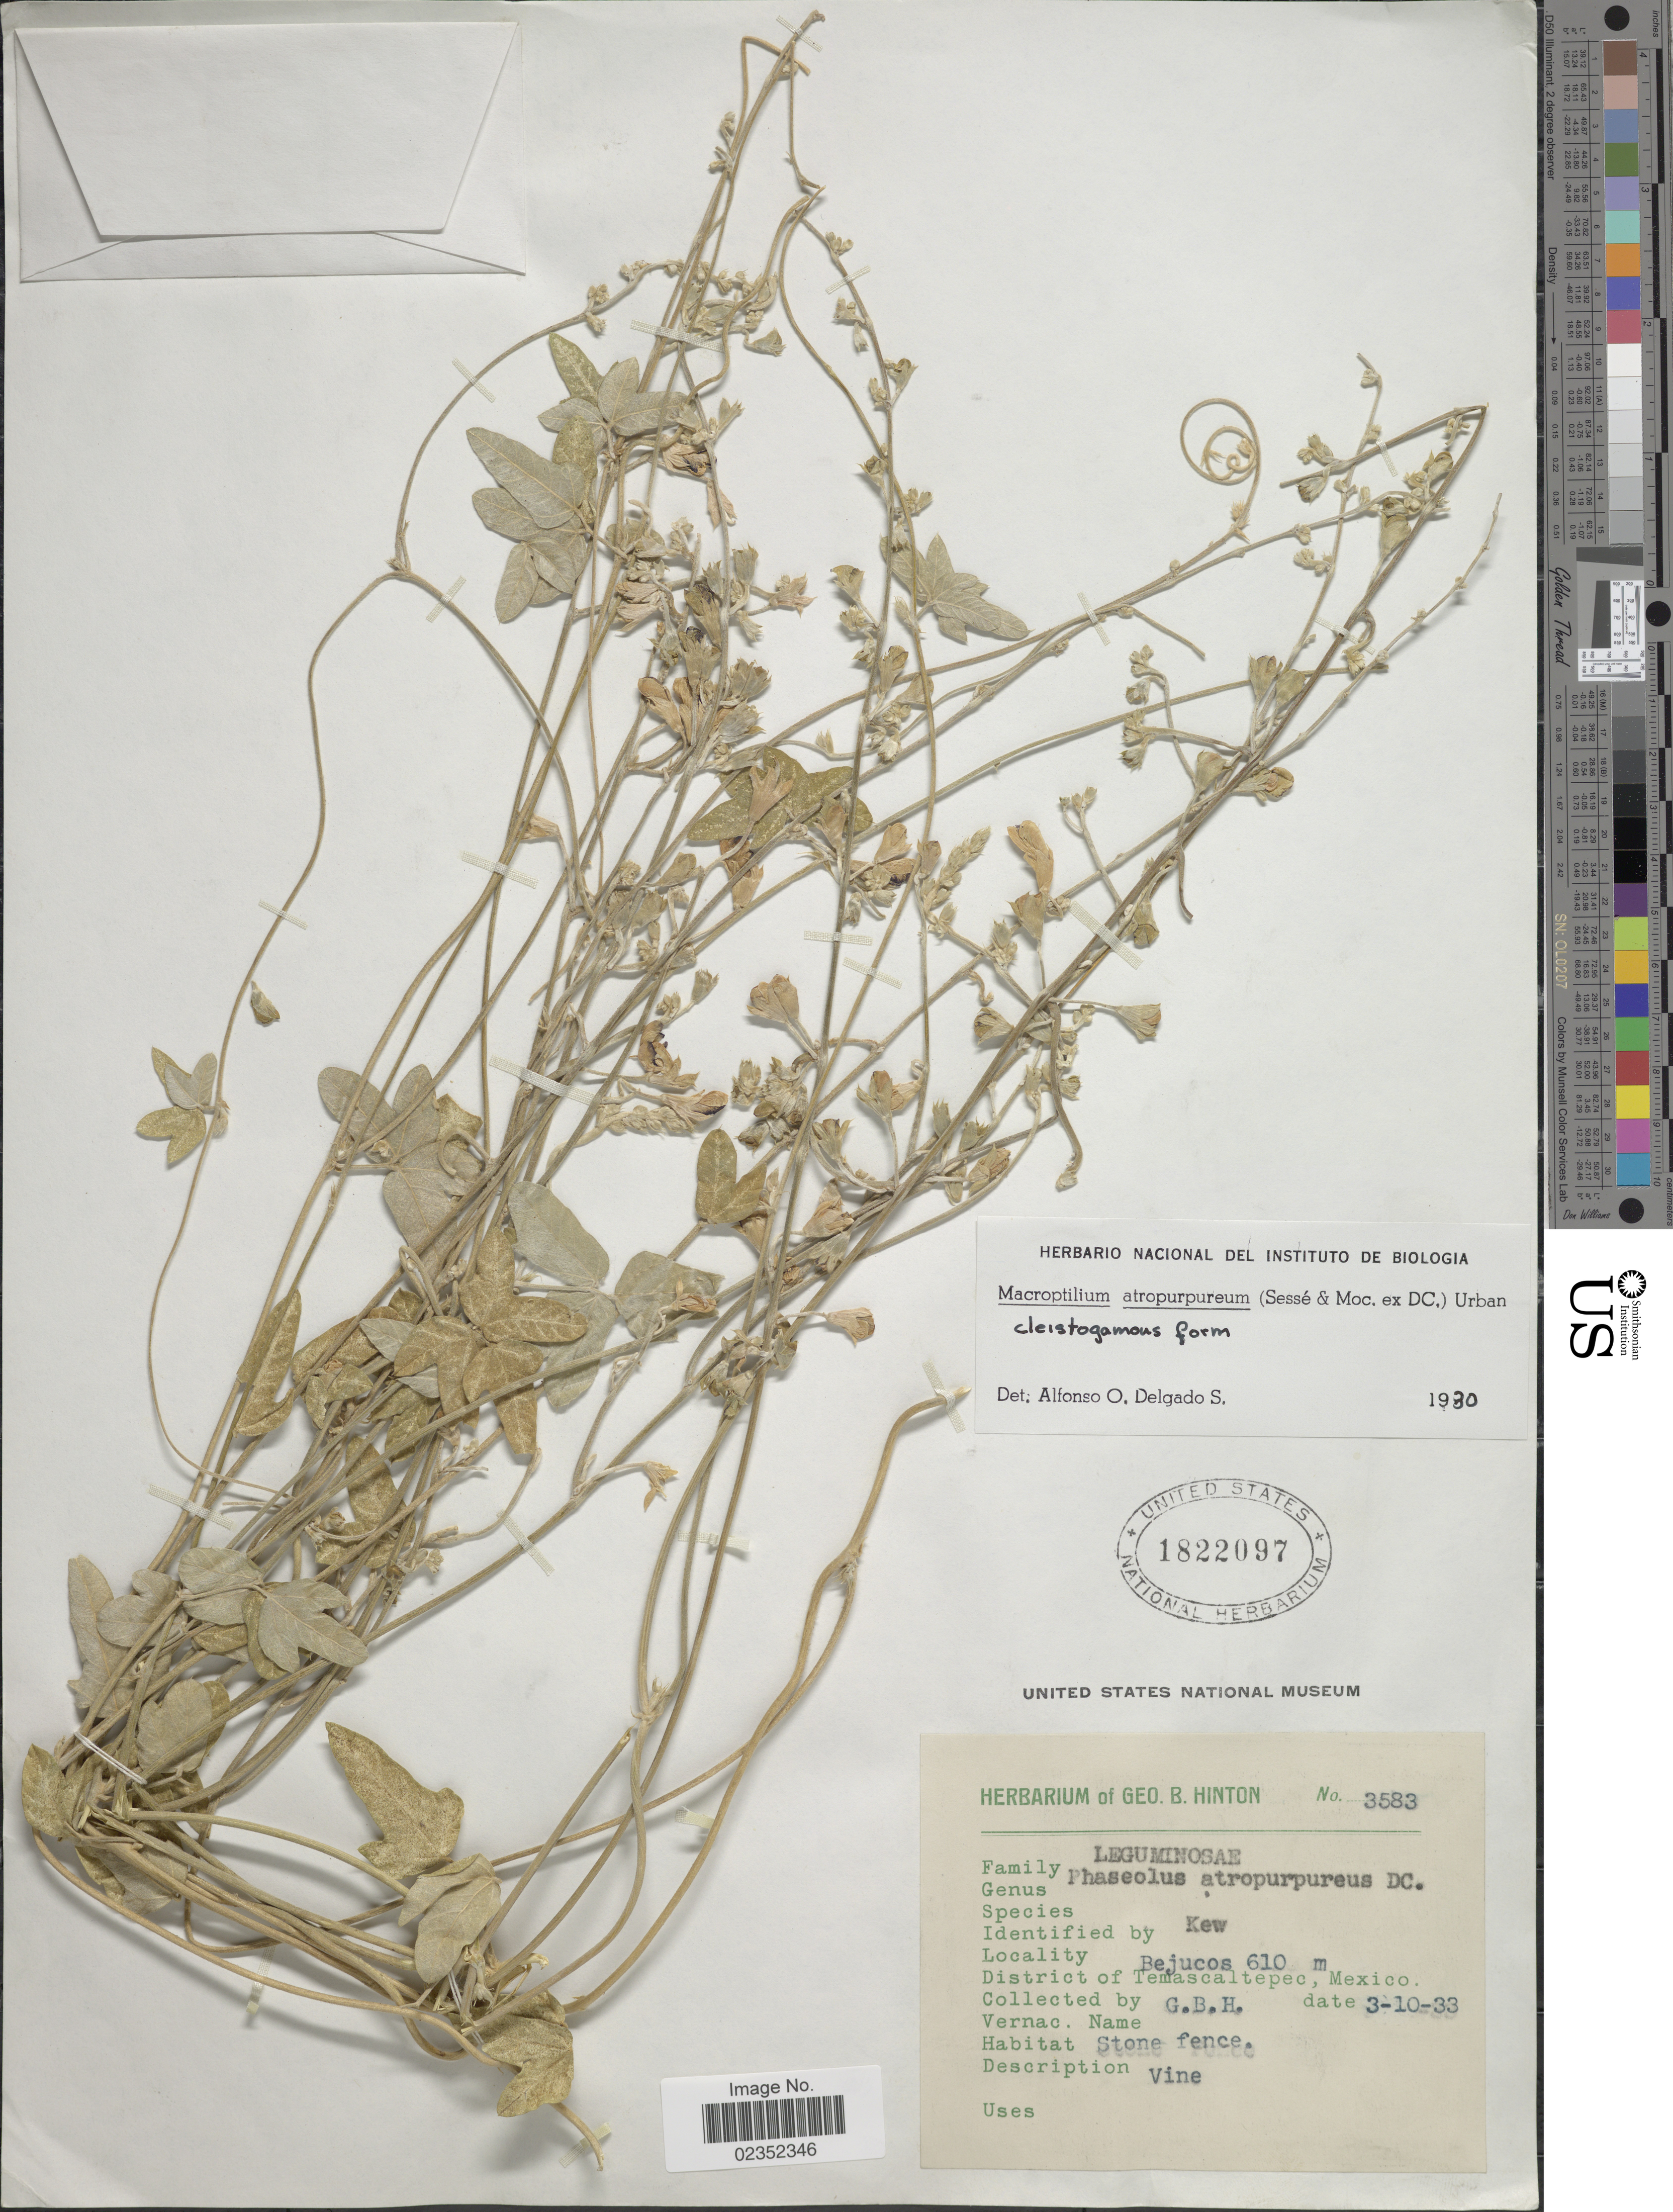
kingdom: Plantae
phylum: Tracheophyta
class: Magnoliopsida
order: Fabales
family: Fabaceae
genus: Macroptilium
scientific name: Macroptilium atropurpureum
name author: (DC.) Urb.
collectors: G. B. Hinton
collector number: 3583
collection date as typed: Transcribed d/m/y: 10/3/33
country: Mexico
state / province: México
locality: Bejucos. District of Temascaltepec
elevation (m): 610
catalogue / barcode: US 1822097